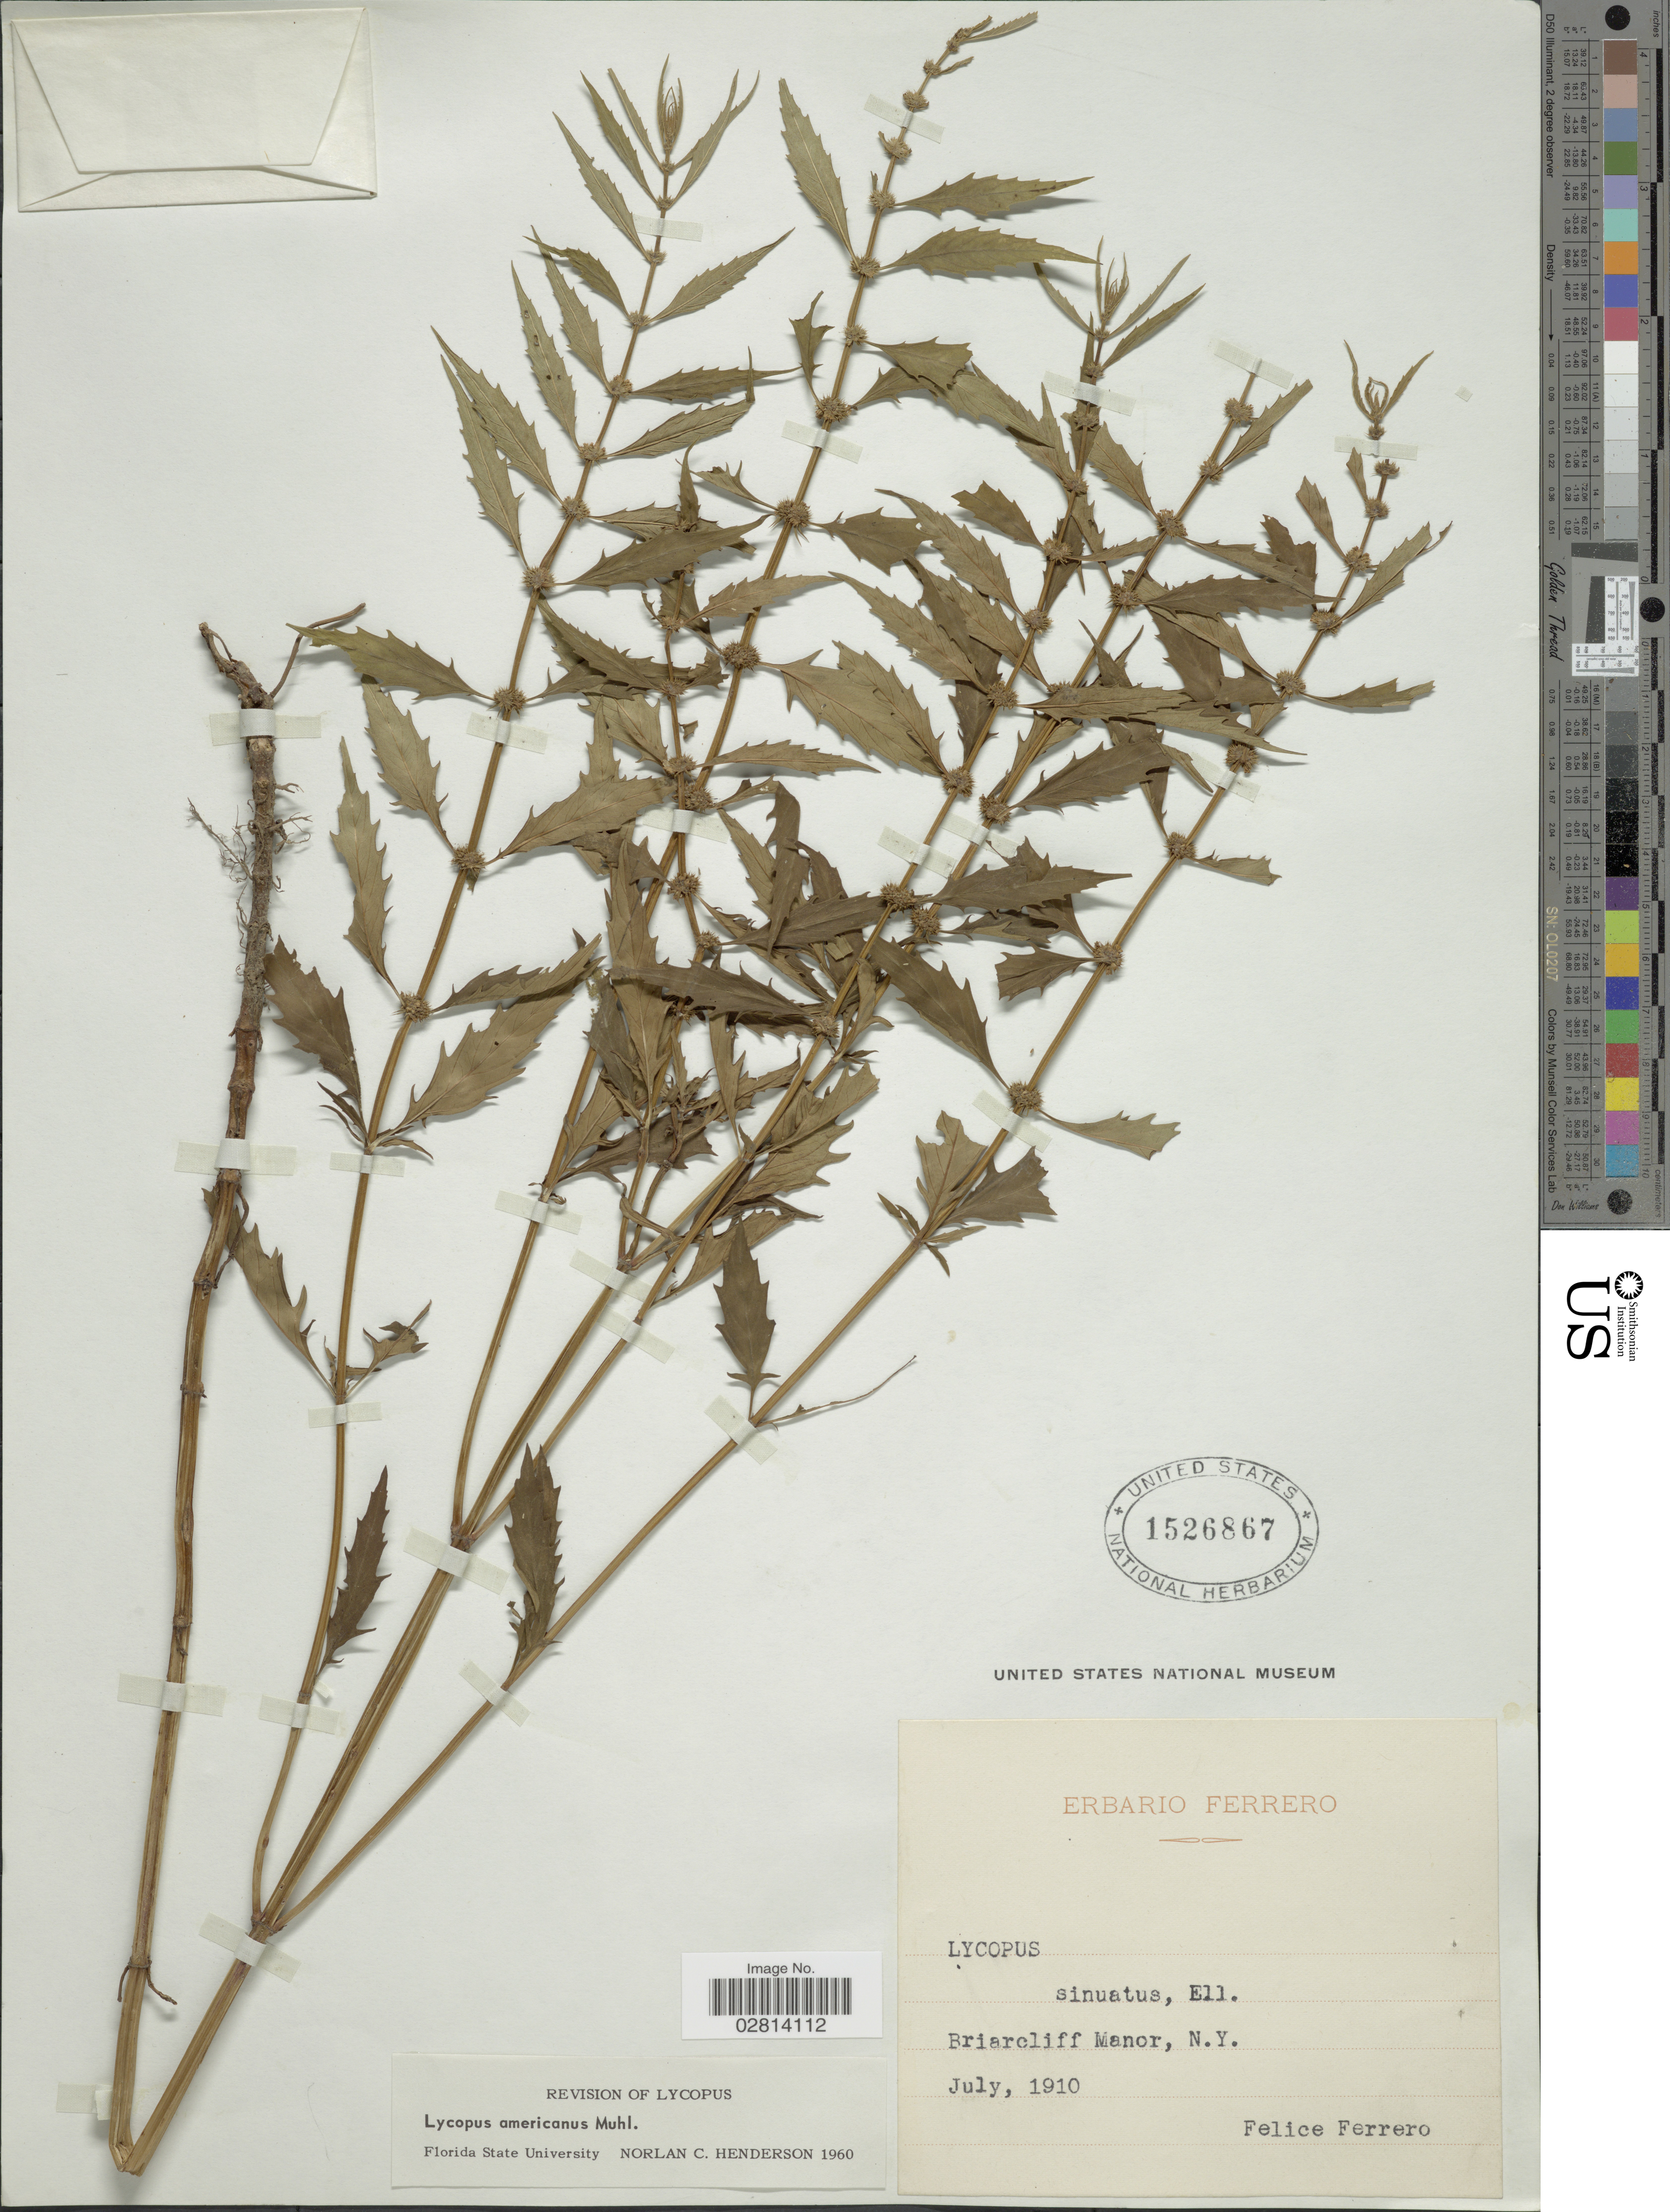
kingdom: Plantae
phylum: Tracheophyta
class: Magnoliopsida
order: Lamiales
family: Lamiaceae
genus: Lycopus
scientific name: Lycopus americanus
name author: Muhl. ex W.P.C. Barton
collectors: F. Ferrero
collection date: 1910-07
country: United States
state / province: New York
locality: Braircliff Manor, N.Y.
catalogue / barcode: US 1526867